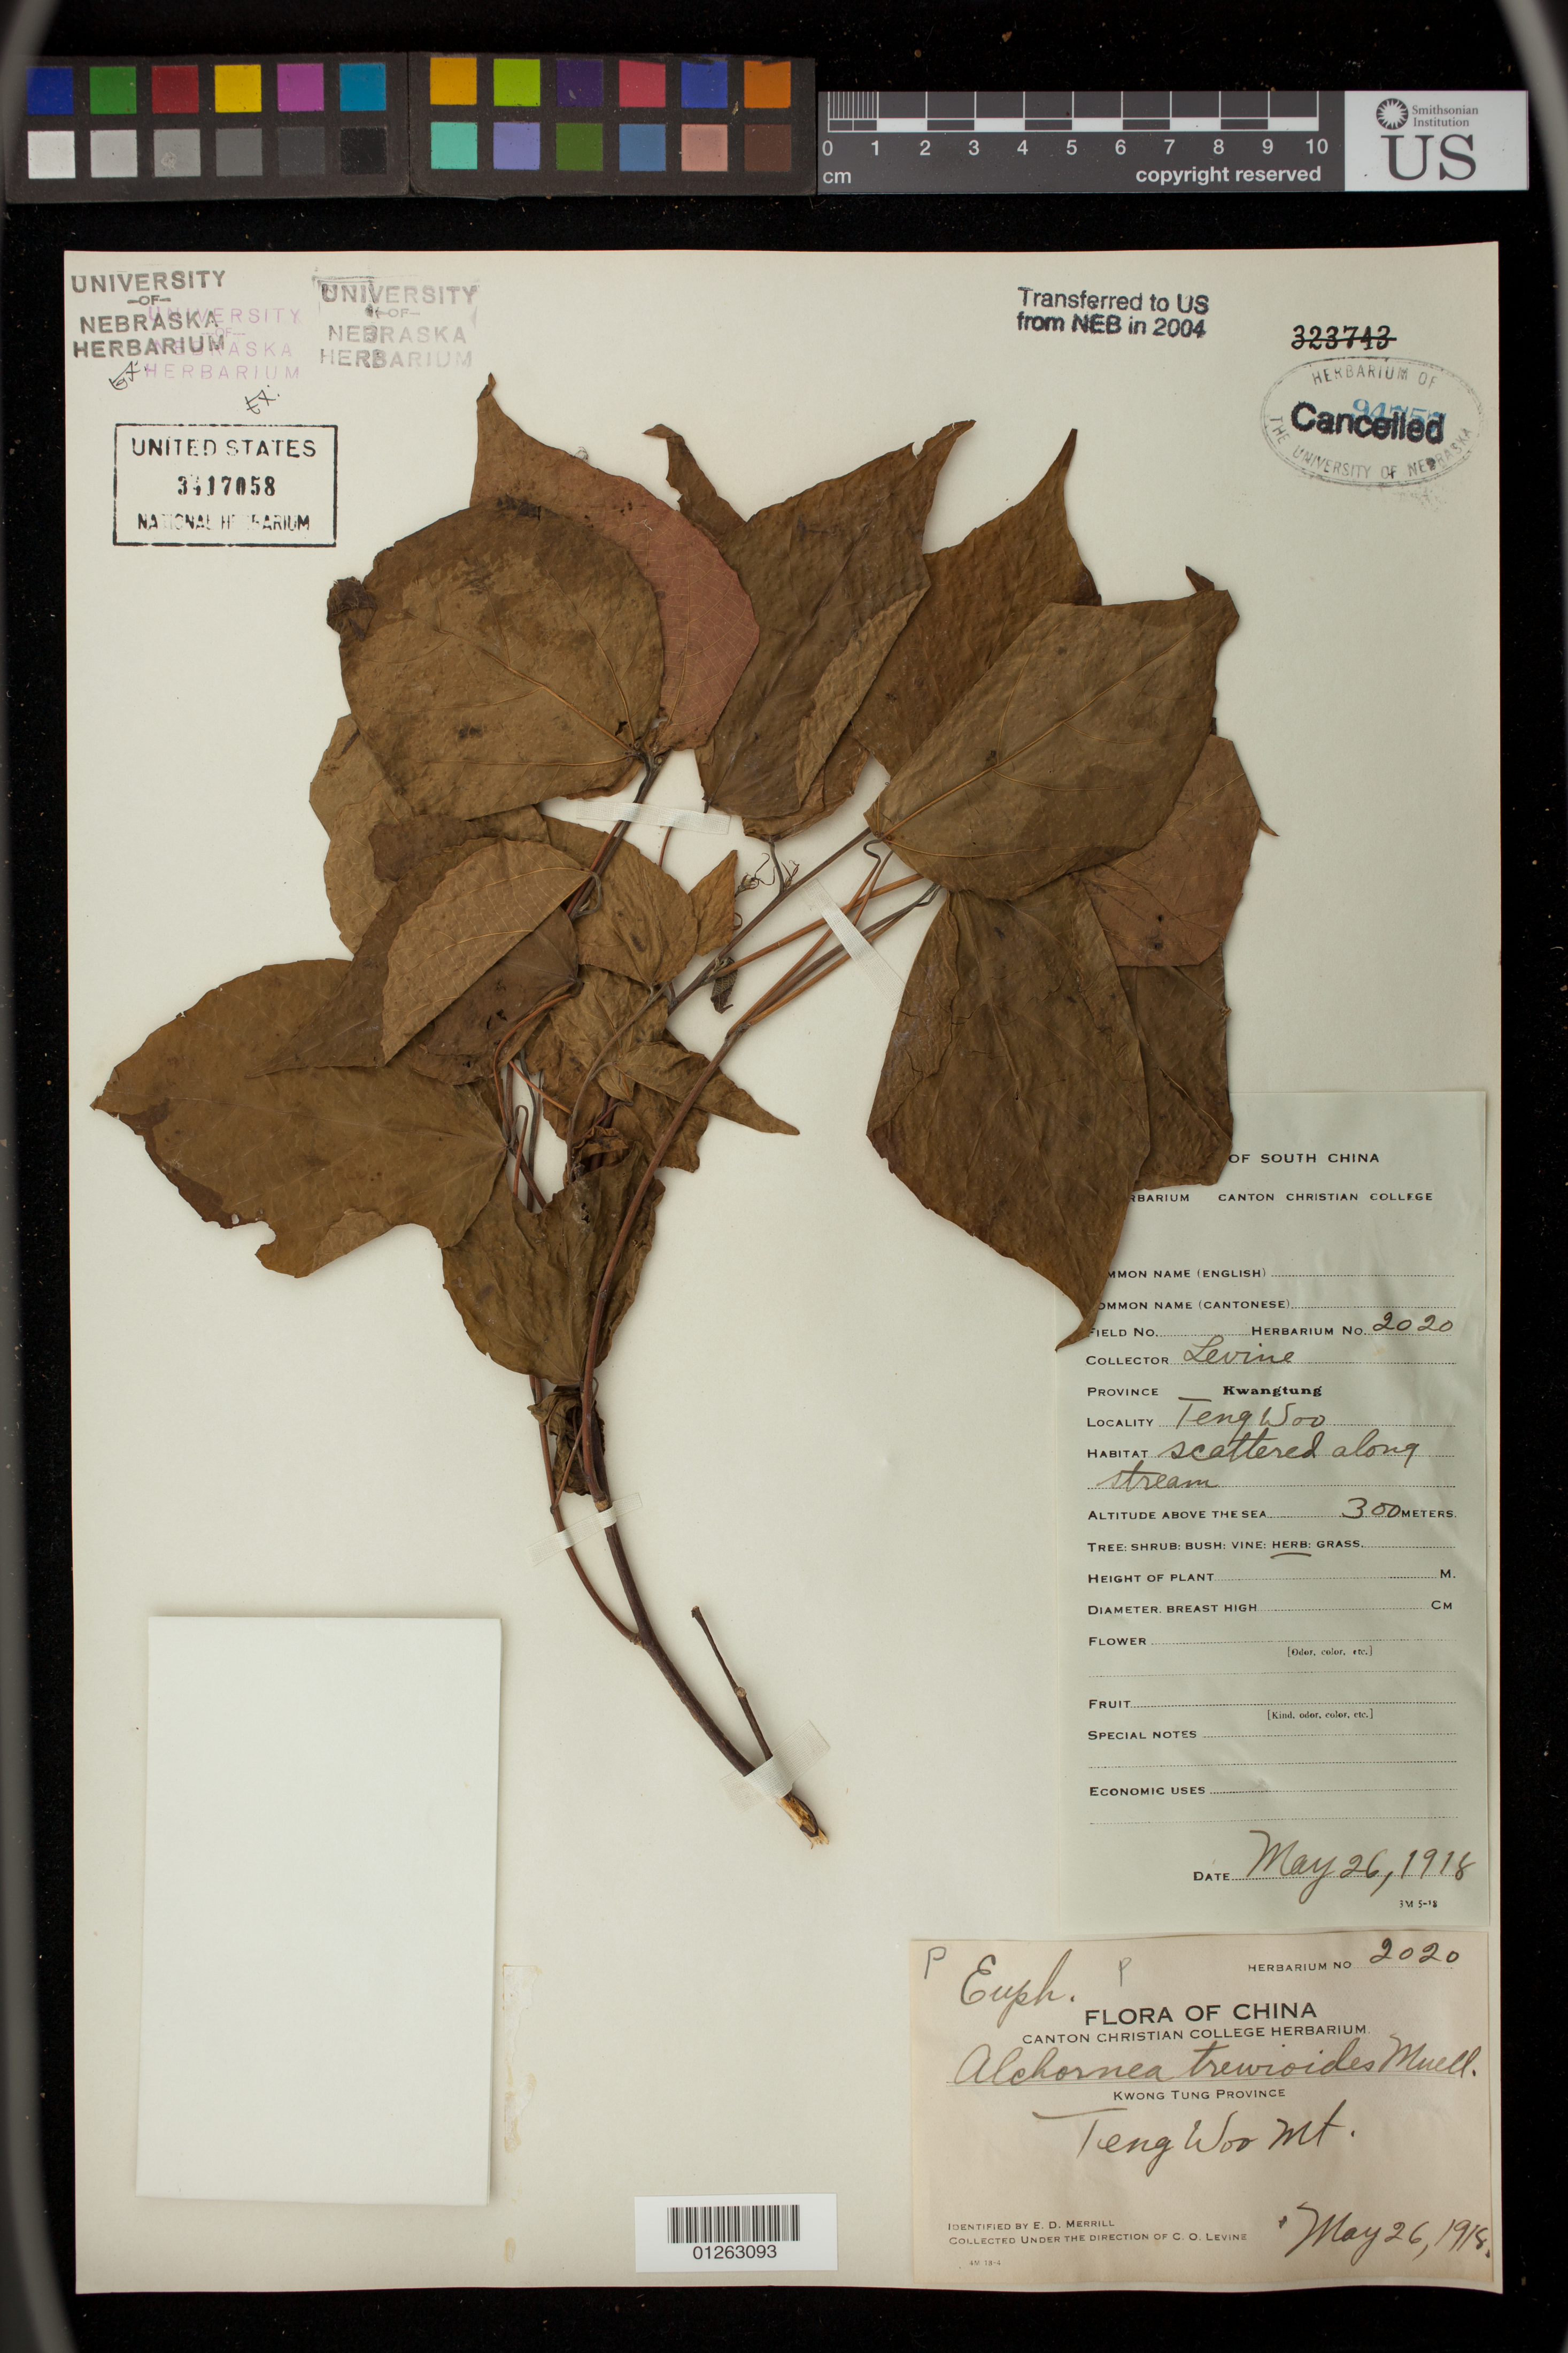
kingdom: Plantae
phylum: Tracheophyta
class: Magnoliopsida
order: Malpighiales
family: Euphorbiaceae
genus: Alchornea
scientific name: Alchornea sp.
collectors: C. O. Levine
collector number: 2020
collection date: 1918-05-26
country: China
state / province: Guangdong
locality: Wutong Mt. scattered along stream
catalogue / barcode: US 3417058